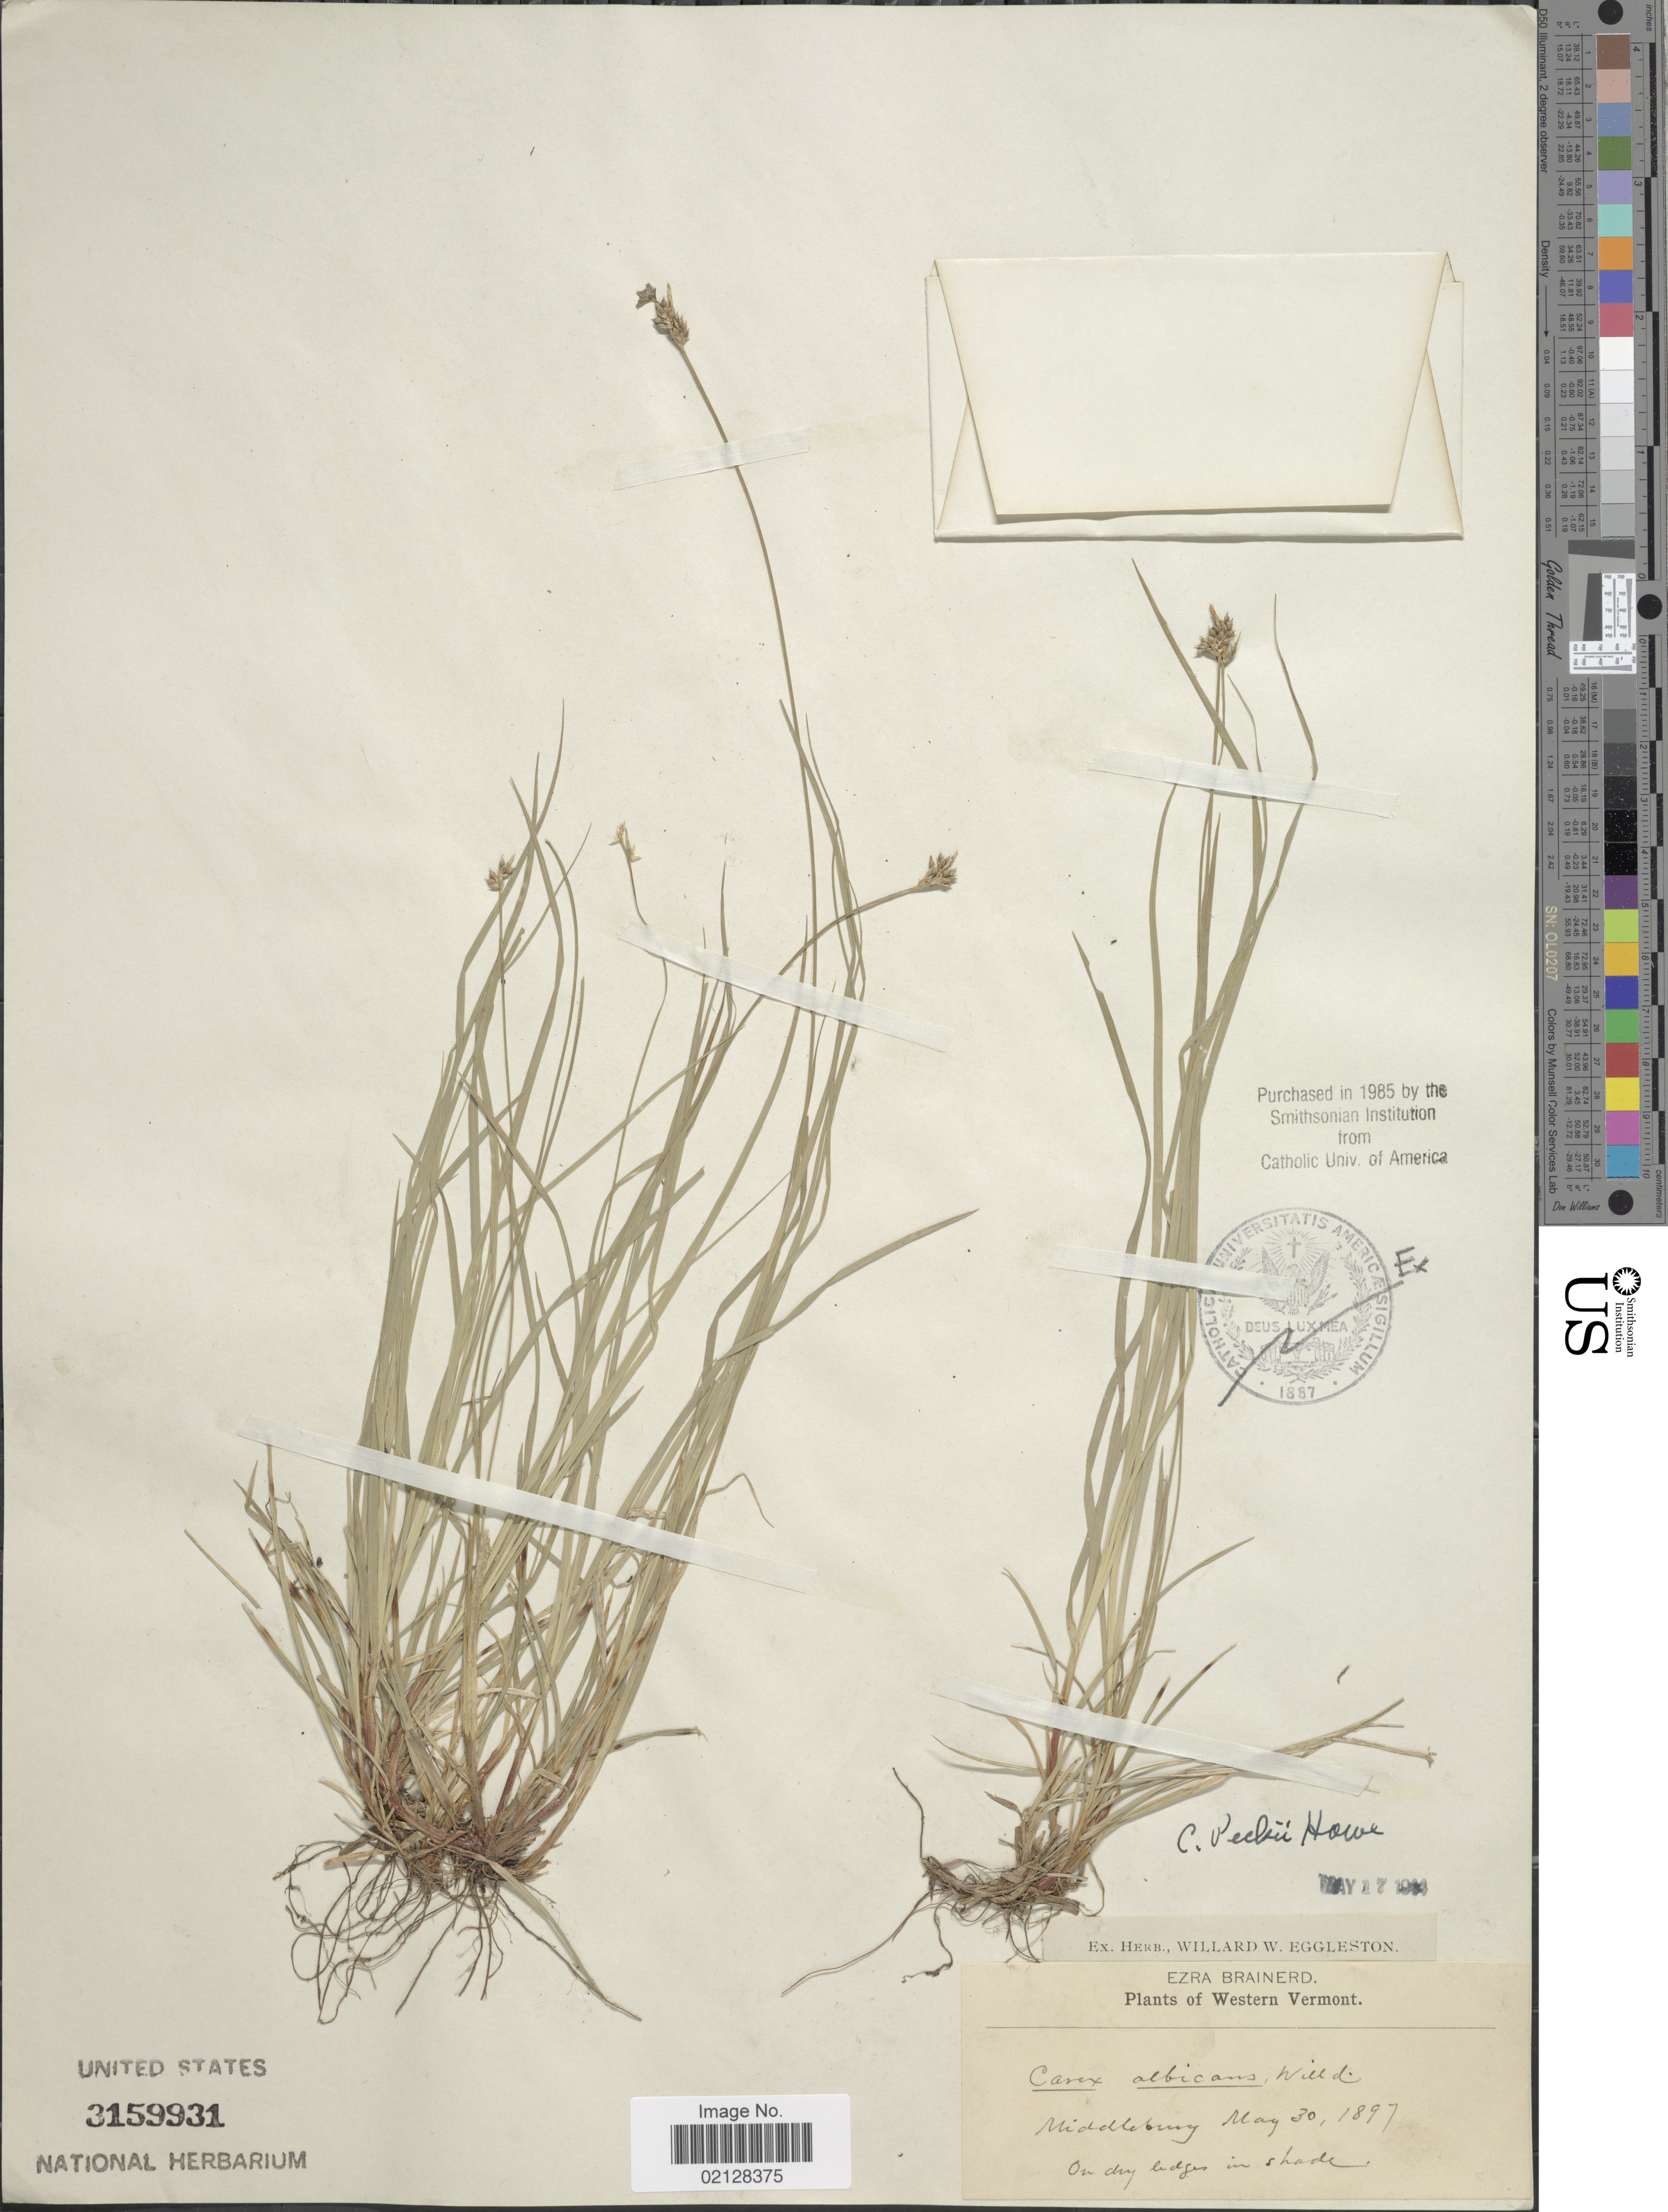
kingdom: Plantae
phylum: Tracheophyta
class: Liliopsida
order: Poales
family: Cyperaceae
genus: Carex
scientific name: Carex peckii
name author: Howe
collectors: E. Brainerd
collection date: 1897-05-30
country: United States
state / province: Vermont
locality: Western Vermont, Middlebury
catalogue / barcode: US 3159931